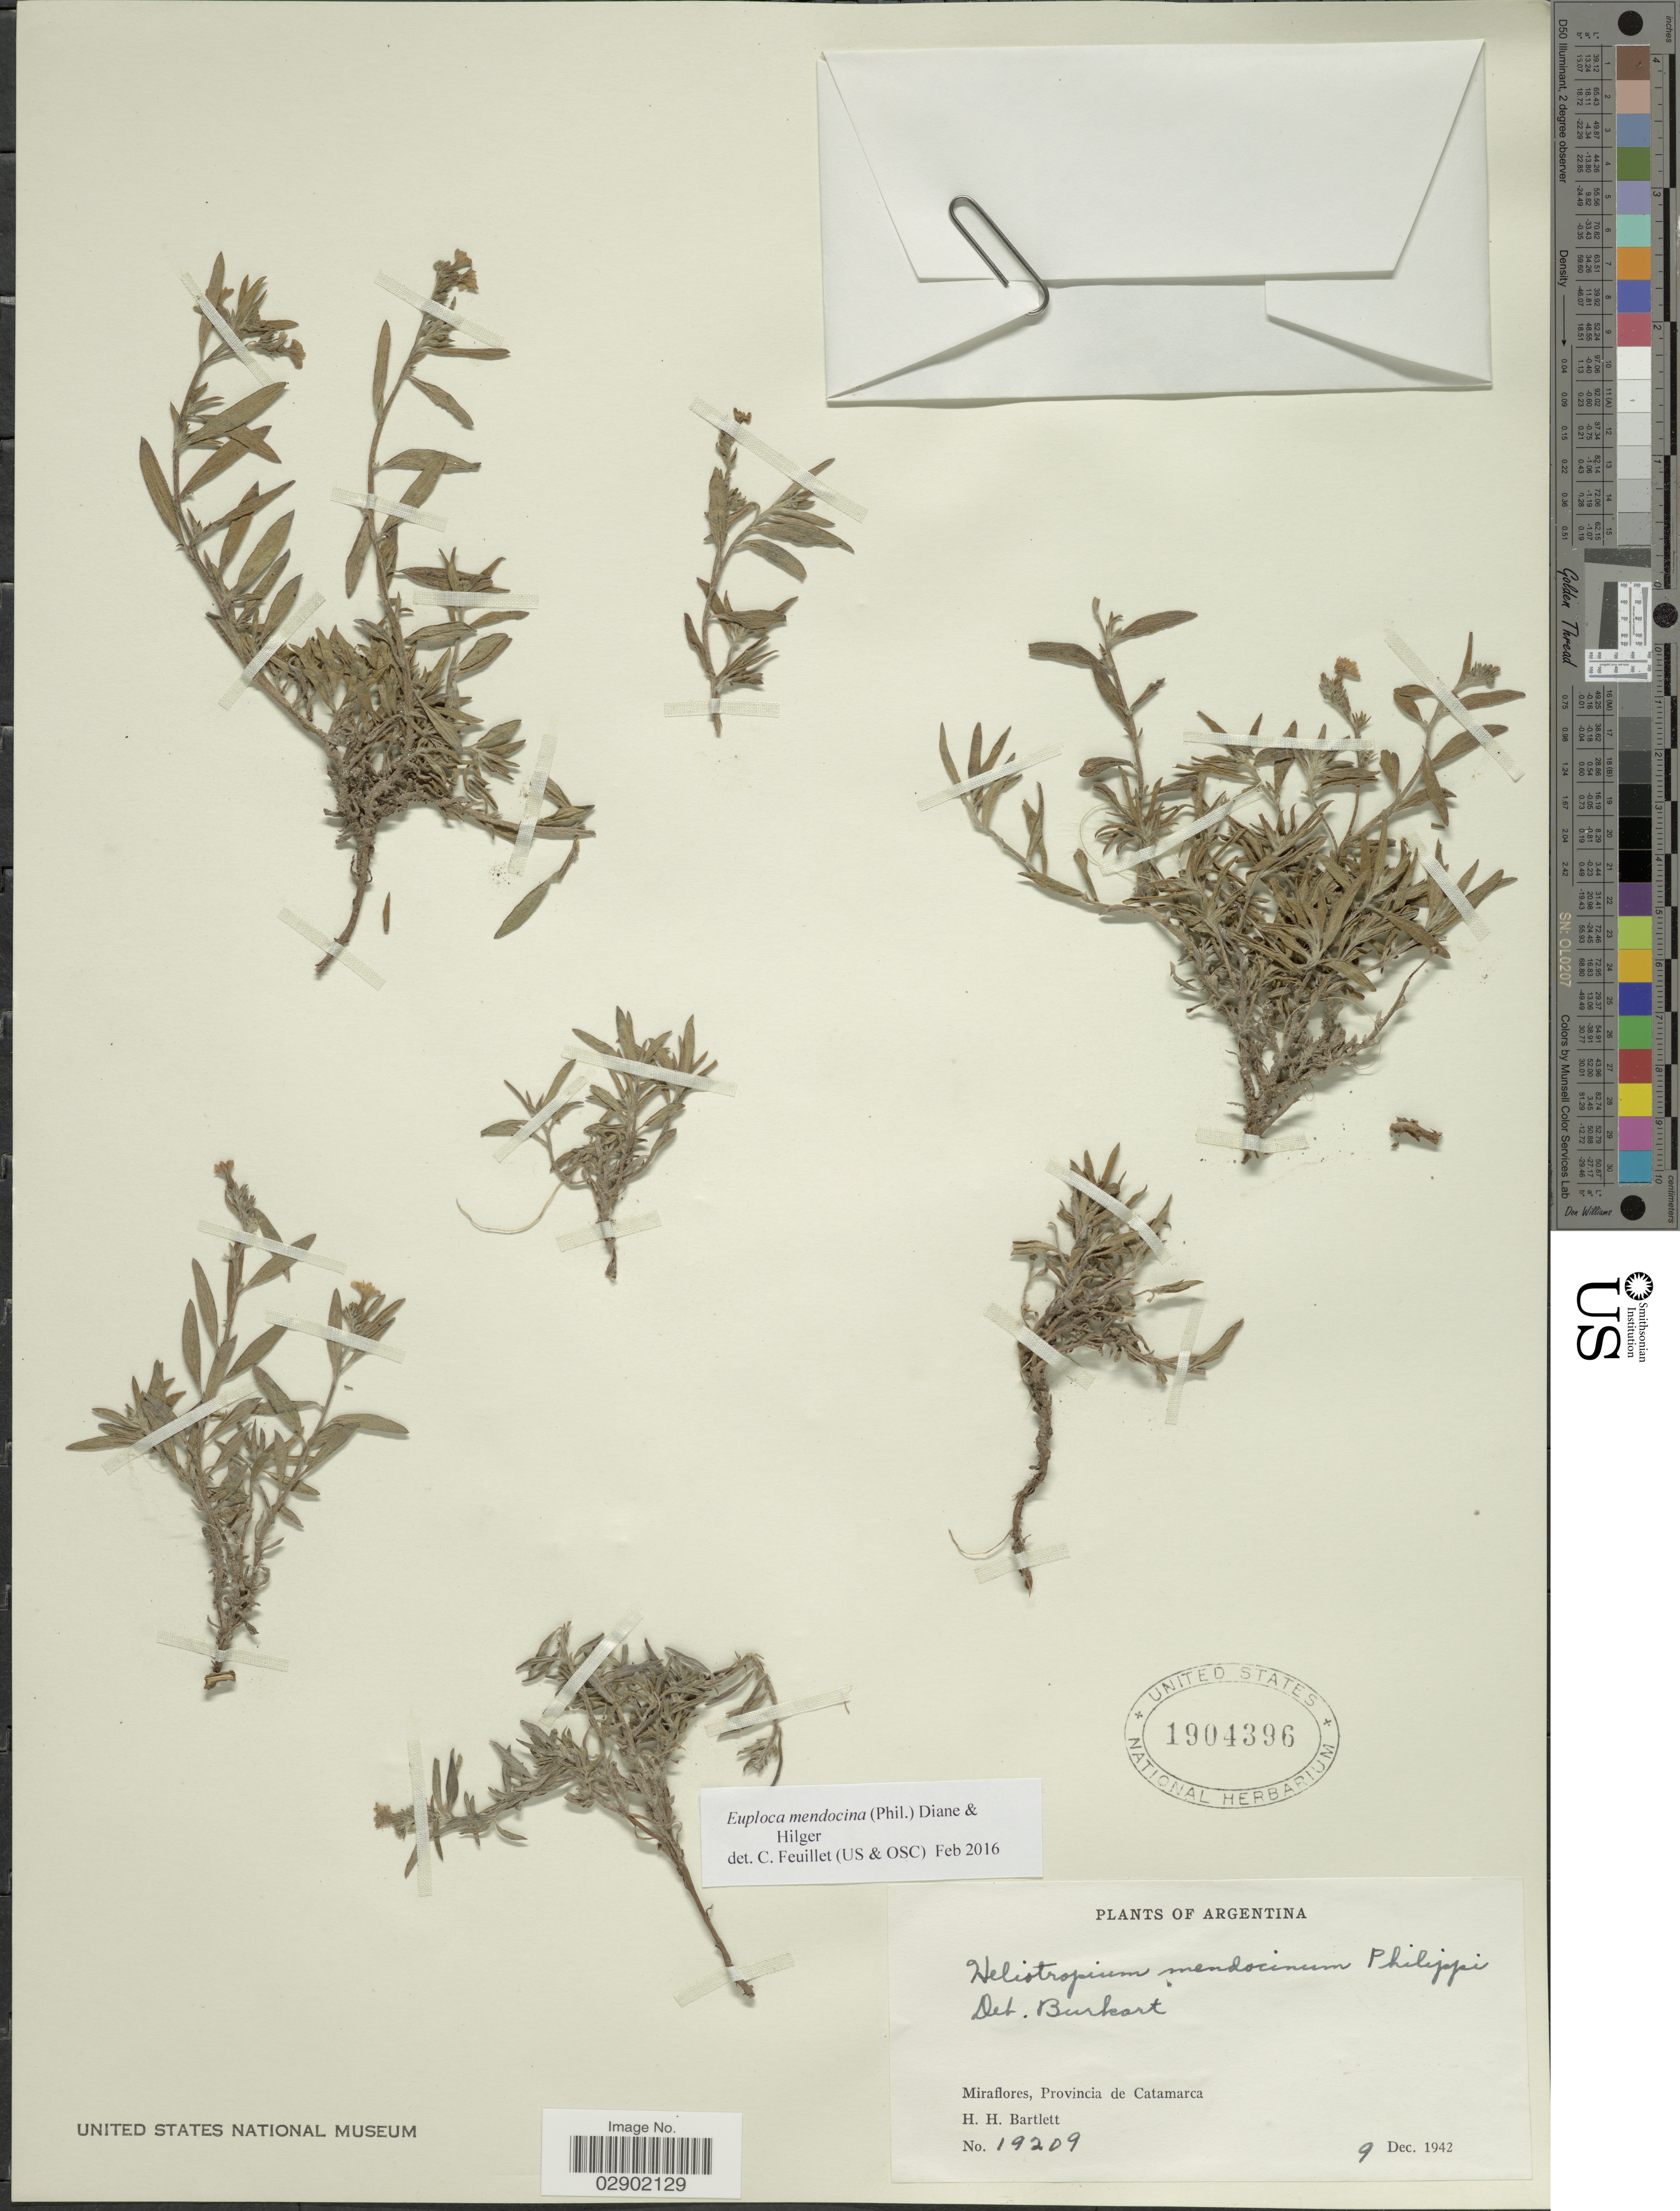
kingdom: Plantae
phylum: Tracheophyta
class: Magnoliopsida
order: Boraginales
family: Heliotropiaceae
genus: Euploca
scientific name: Euploca mendocina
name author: (Phil.) Diane & Hilger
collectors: H. H. Bartlett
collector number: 19209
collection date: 1942-12-09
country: Argentina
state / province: Catamarca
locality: Miraflores.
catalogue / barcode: US 1904396